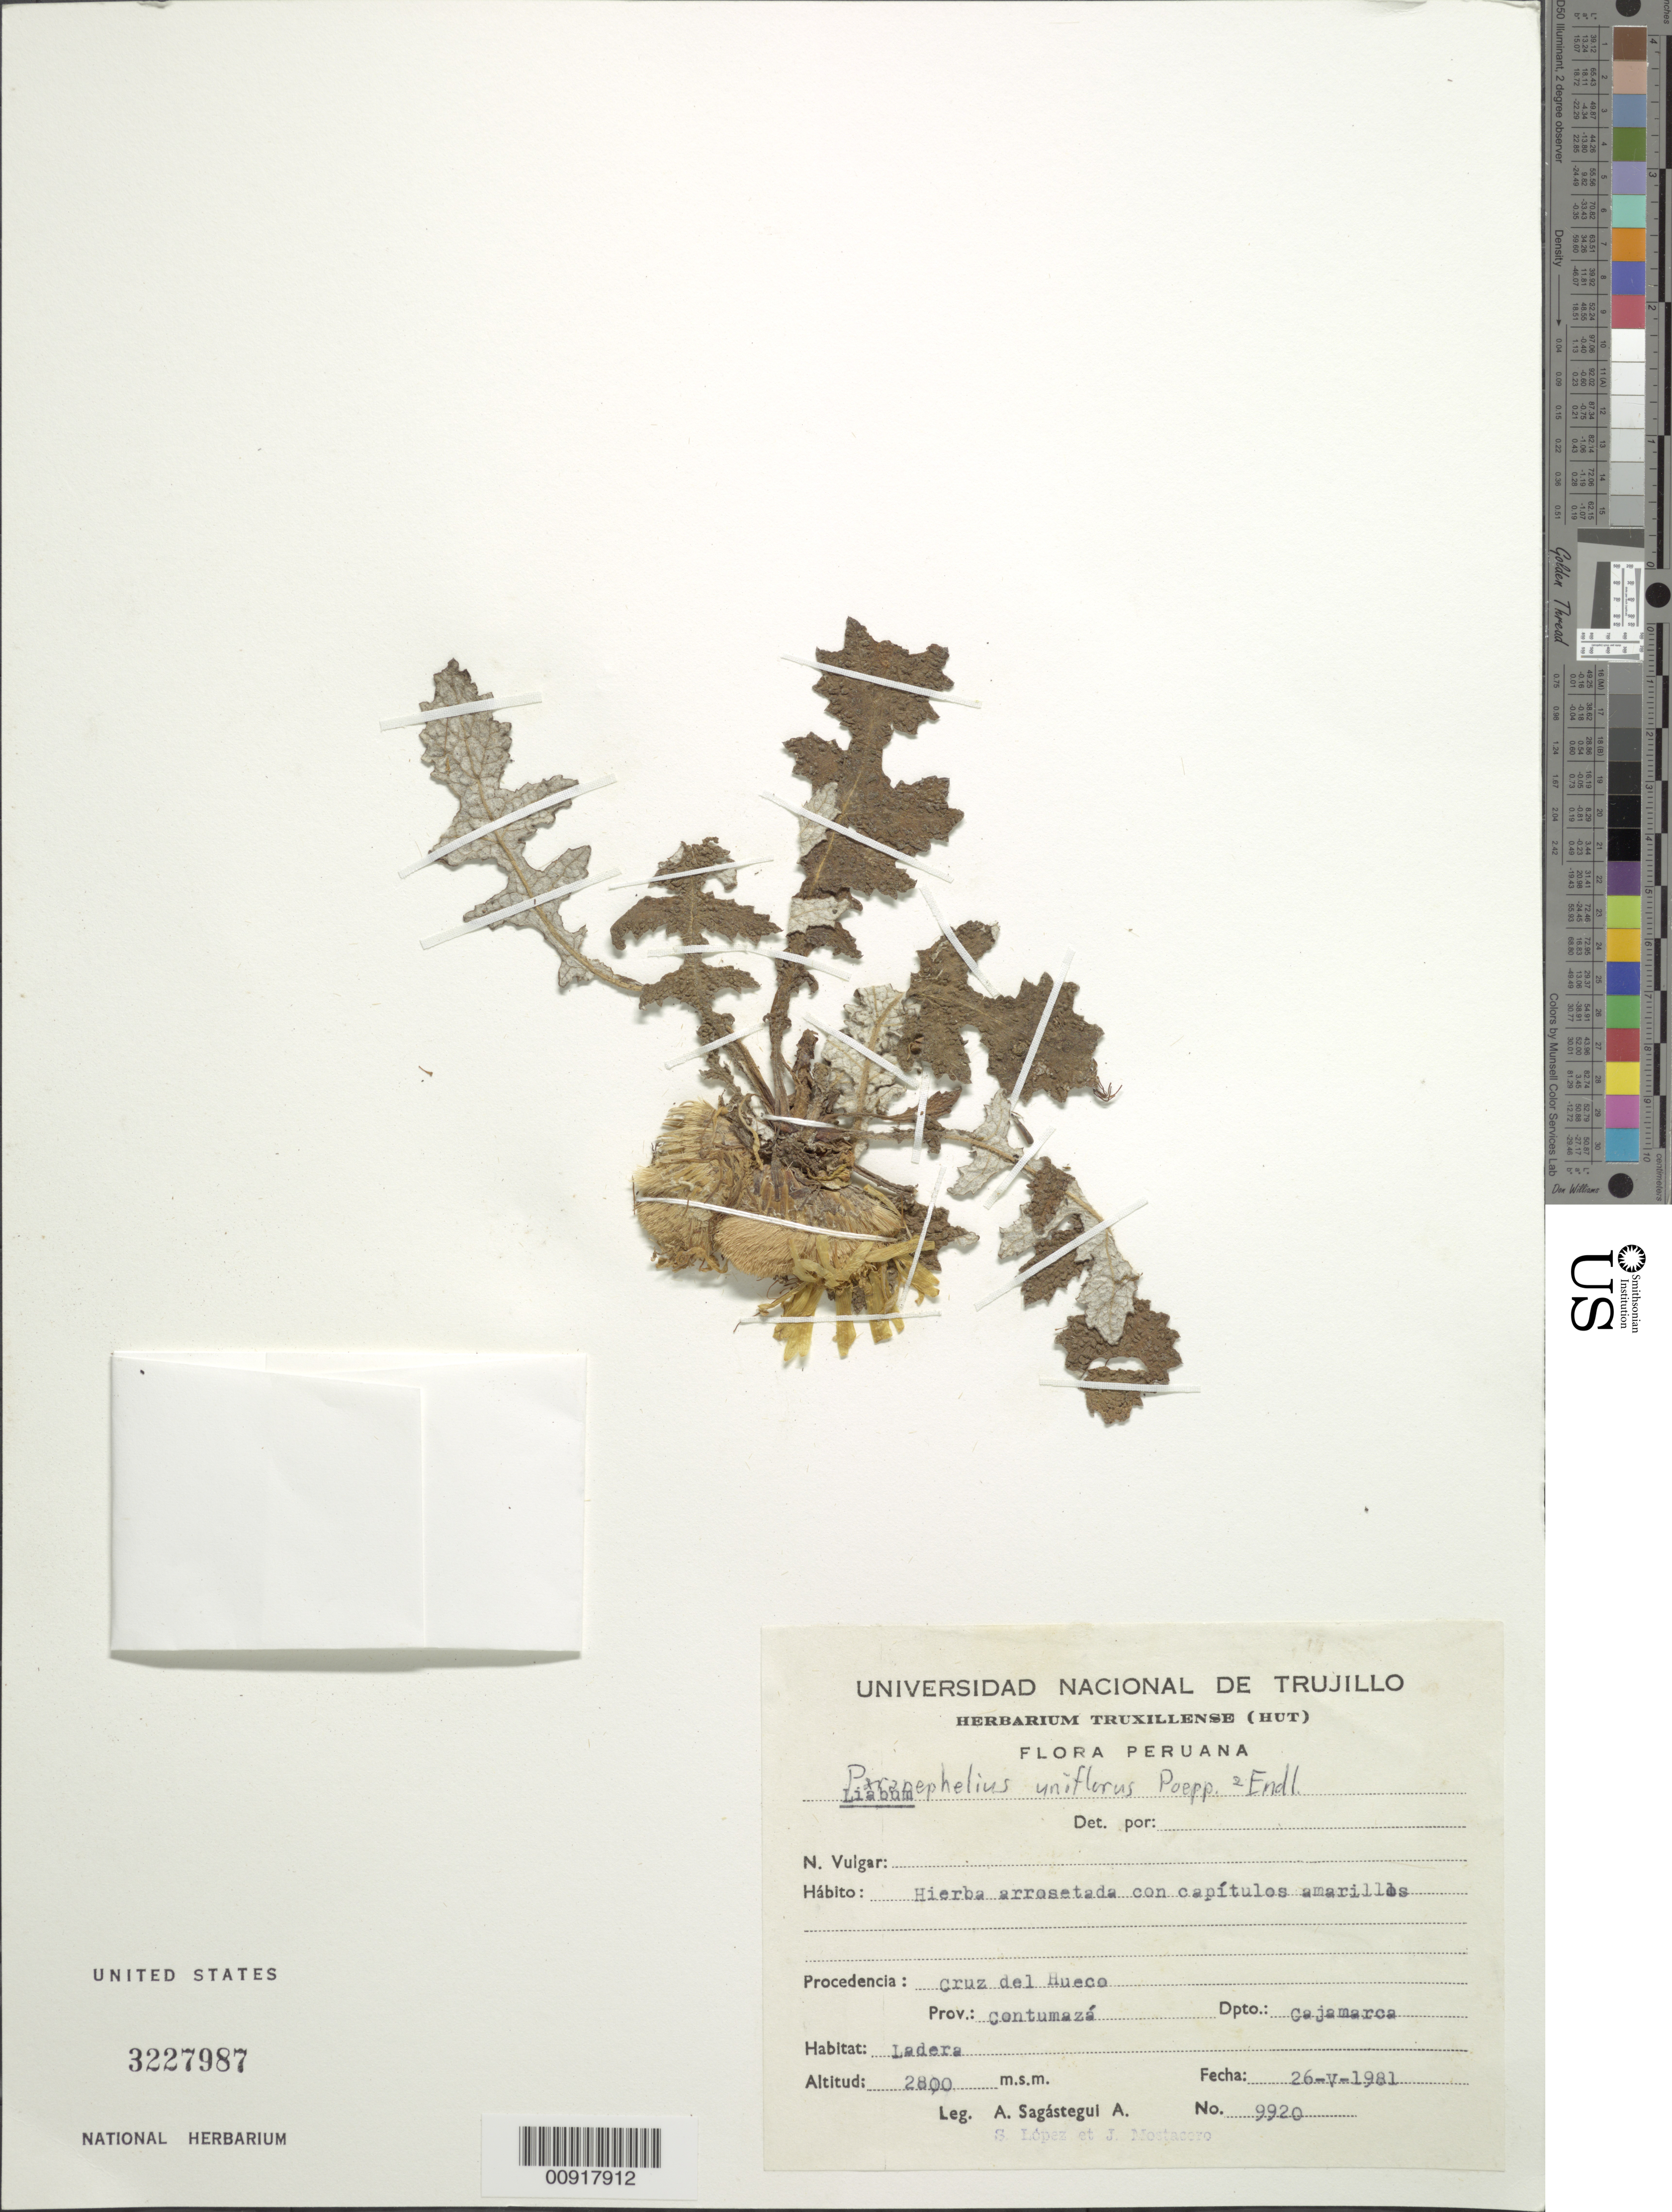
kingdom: Plantae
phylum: Tracheophyta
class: Magnoliopsida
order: Asterales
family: Asteraceae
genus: Paranephelius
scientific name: Paranephelius uniflorus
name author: Poepp. & Endl.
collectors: A. Sagástegui A., S. Lopez & J. Mostacero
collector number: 9920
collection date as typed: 26 May 1981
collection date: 1981-05-26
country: Peru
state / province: Cajamarca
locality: Prov. Contumazá, Dpto. Cajamarca, Cruz del Hueco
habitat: Ladera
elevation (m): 2800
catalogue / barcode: US 3227987